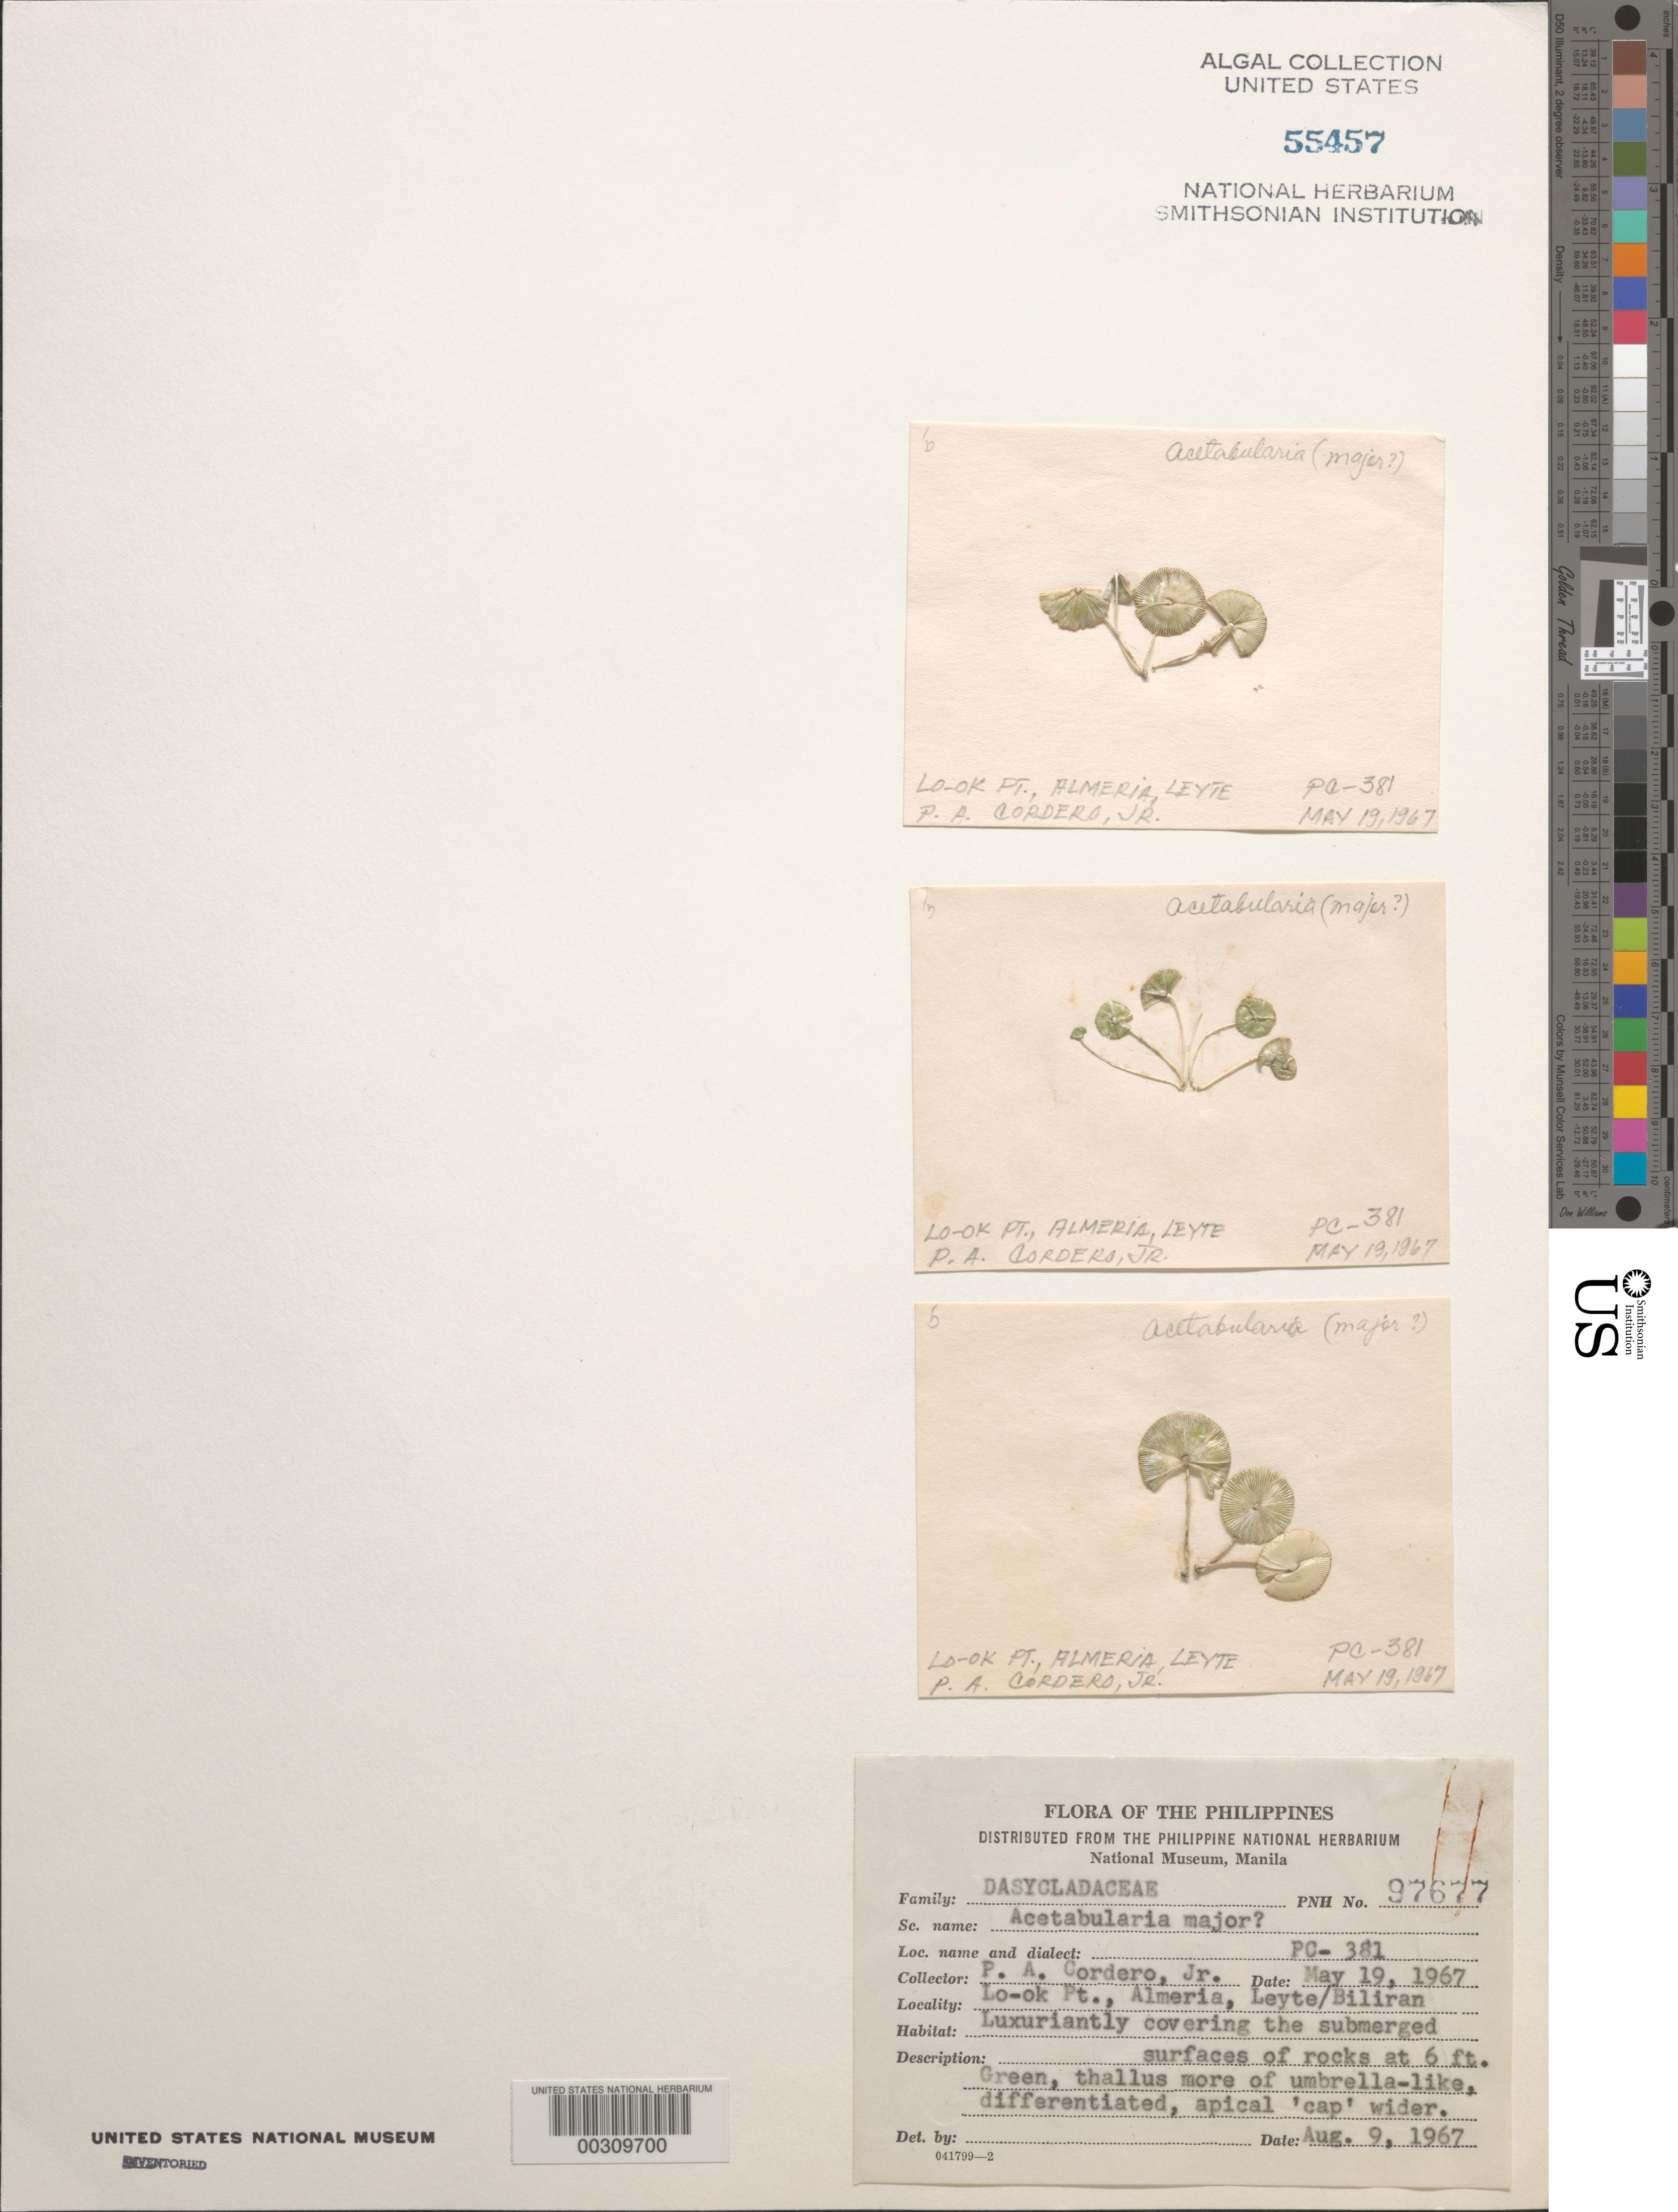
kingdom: Plantae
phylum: Chlorophyta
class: Ulvophyceae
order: Dasycladales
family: Polyphysaceae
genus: Acetabularia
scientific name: Acetabularia major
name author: G. Martens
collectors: P. A. Cordero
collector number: Pc-381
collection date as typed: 19 May 1967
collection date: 1967-05-19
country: Philippines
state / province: Eastern Visayas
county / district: Leyte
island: Biliran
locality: Lo-ok Point, Almeria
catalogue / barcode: US 55457